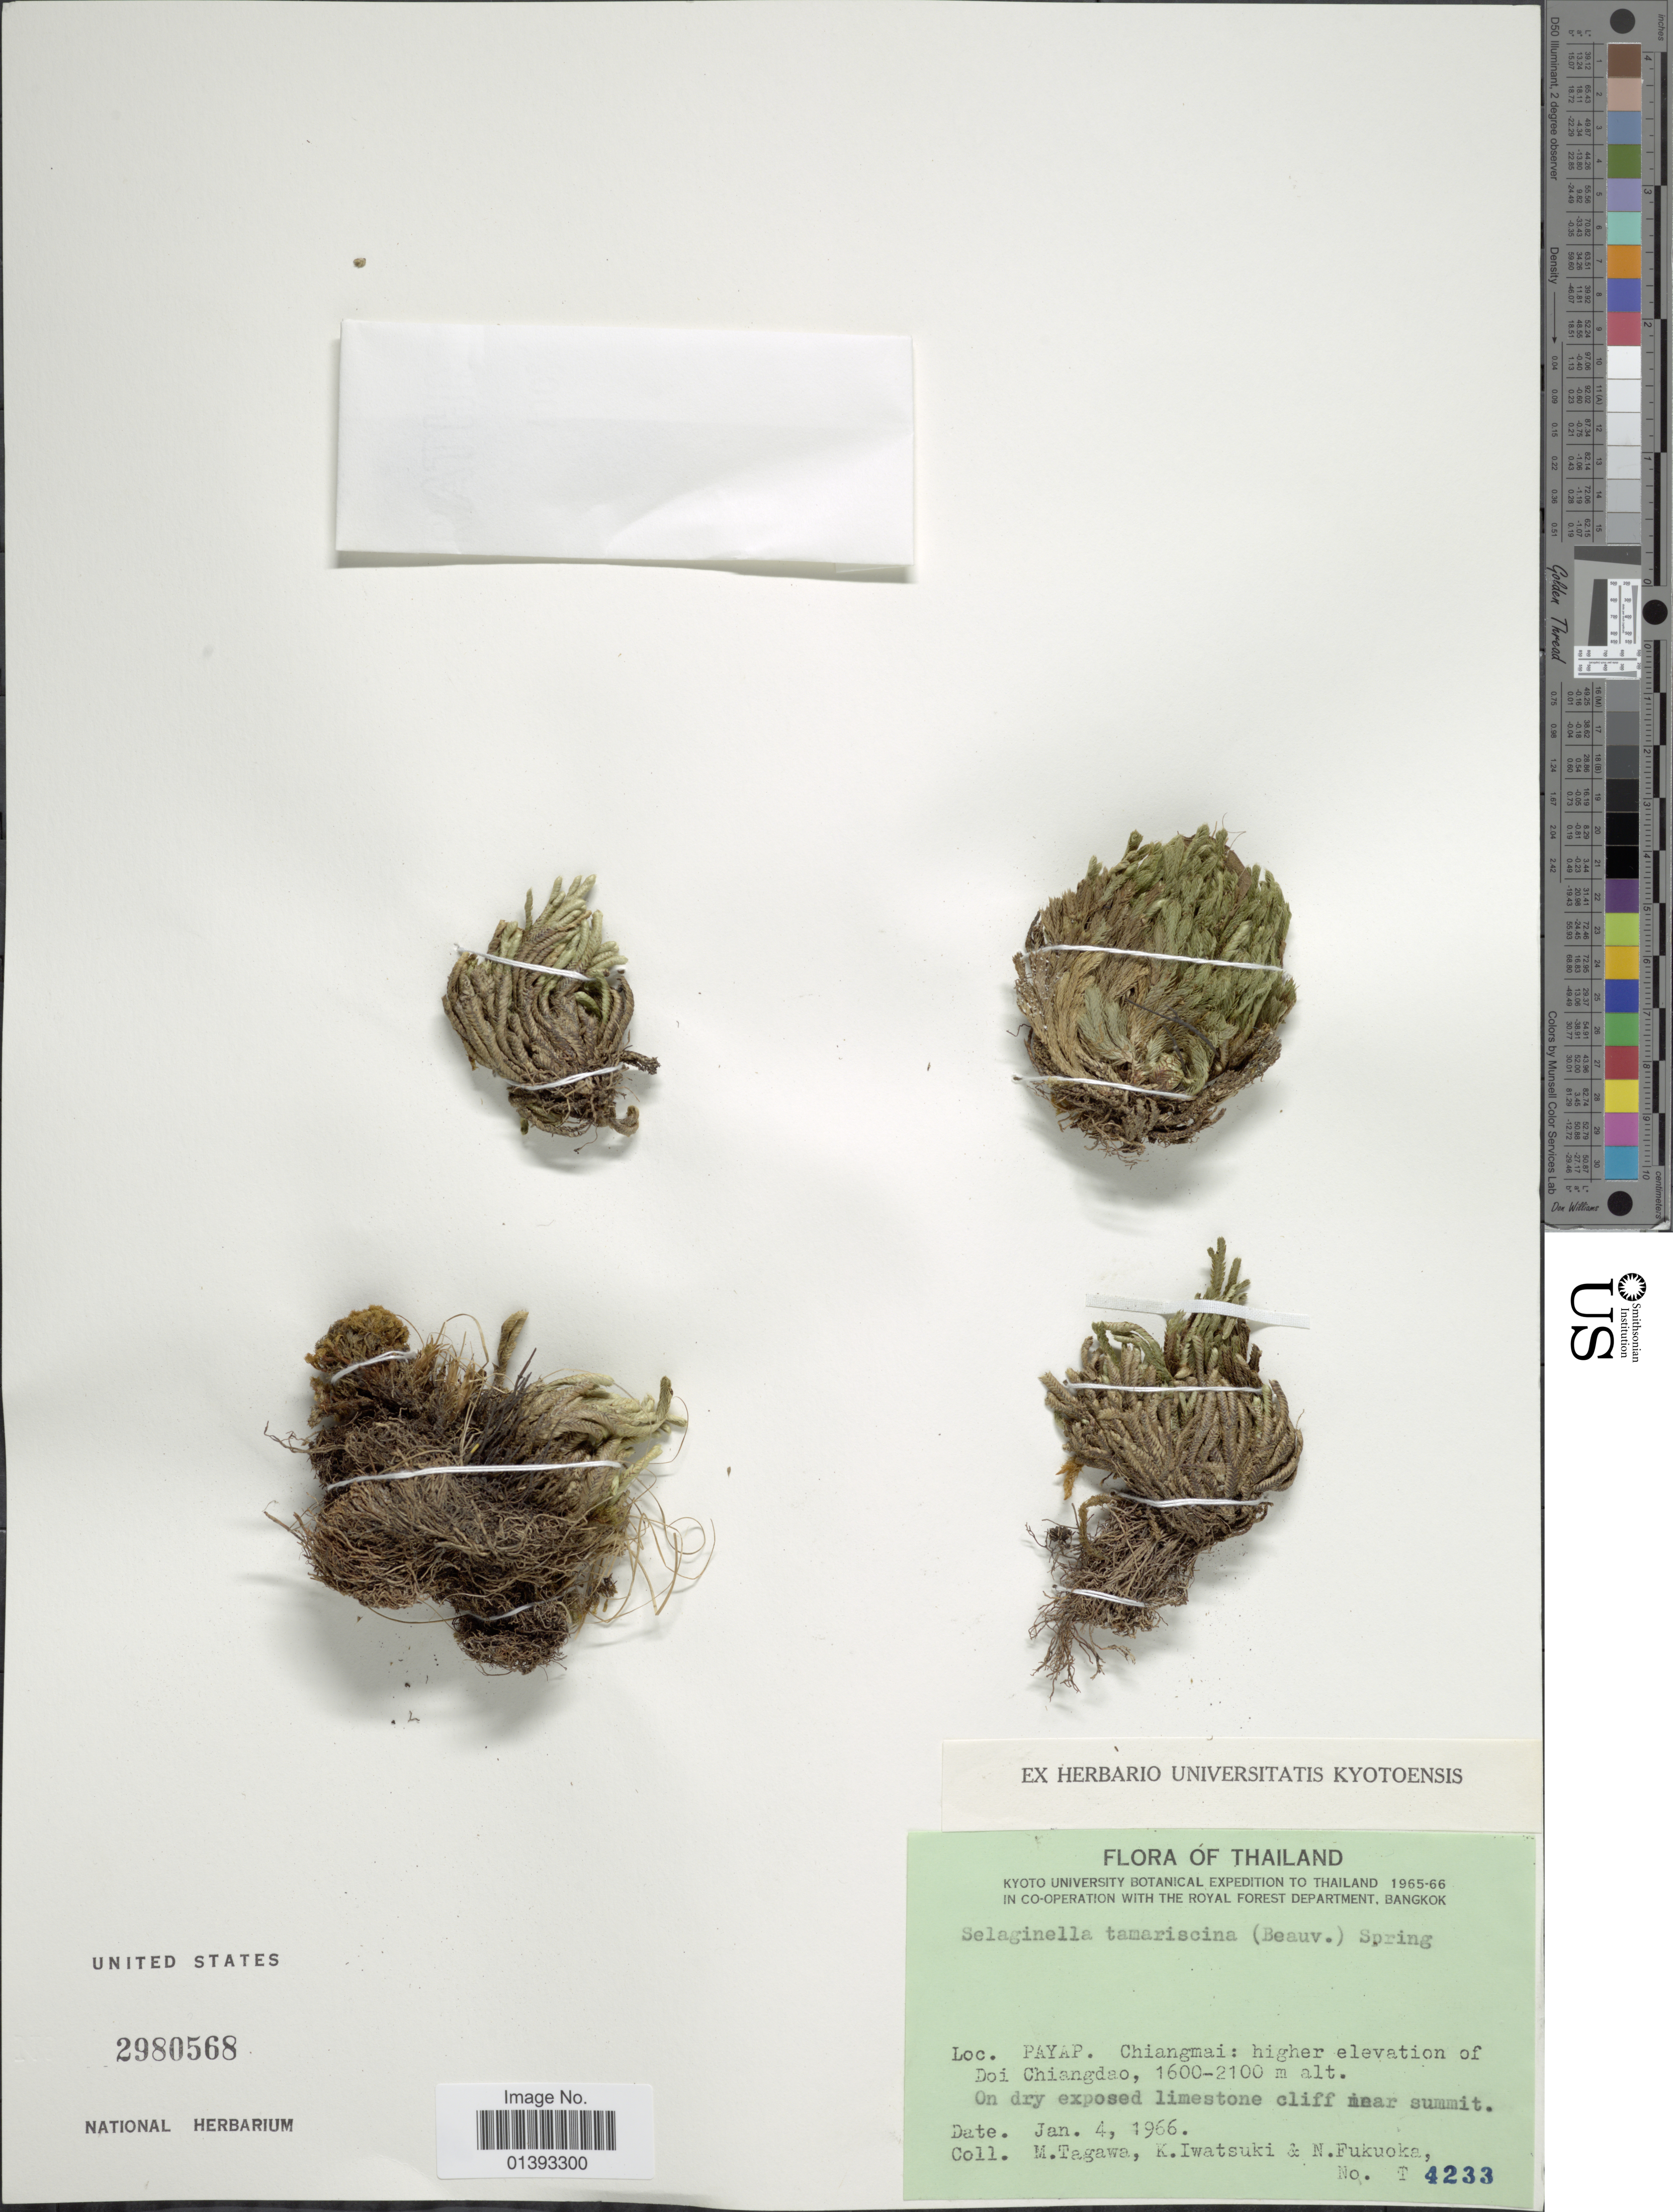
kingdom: Plantae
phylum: Tracheophyta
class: Lycopodiopsida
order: Selaginellales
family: Selaginellaceae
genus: Selaginella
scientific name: Selaginella tamariscina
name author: (P. Beauv.) Spring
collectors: M. Tagawa, K. Iwatsuki & N. Fukuoka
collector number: T4233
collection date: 1966-01-04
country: Thailand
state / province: Chiang Mai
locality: Payap: higher elevation of Doi Chiangsdao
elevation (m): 1600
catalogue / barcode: US 2980568